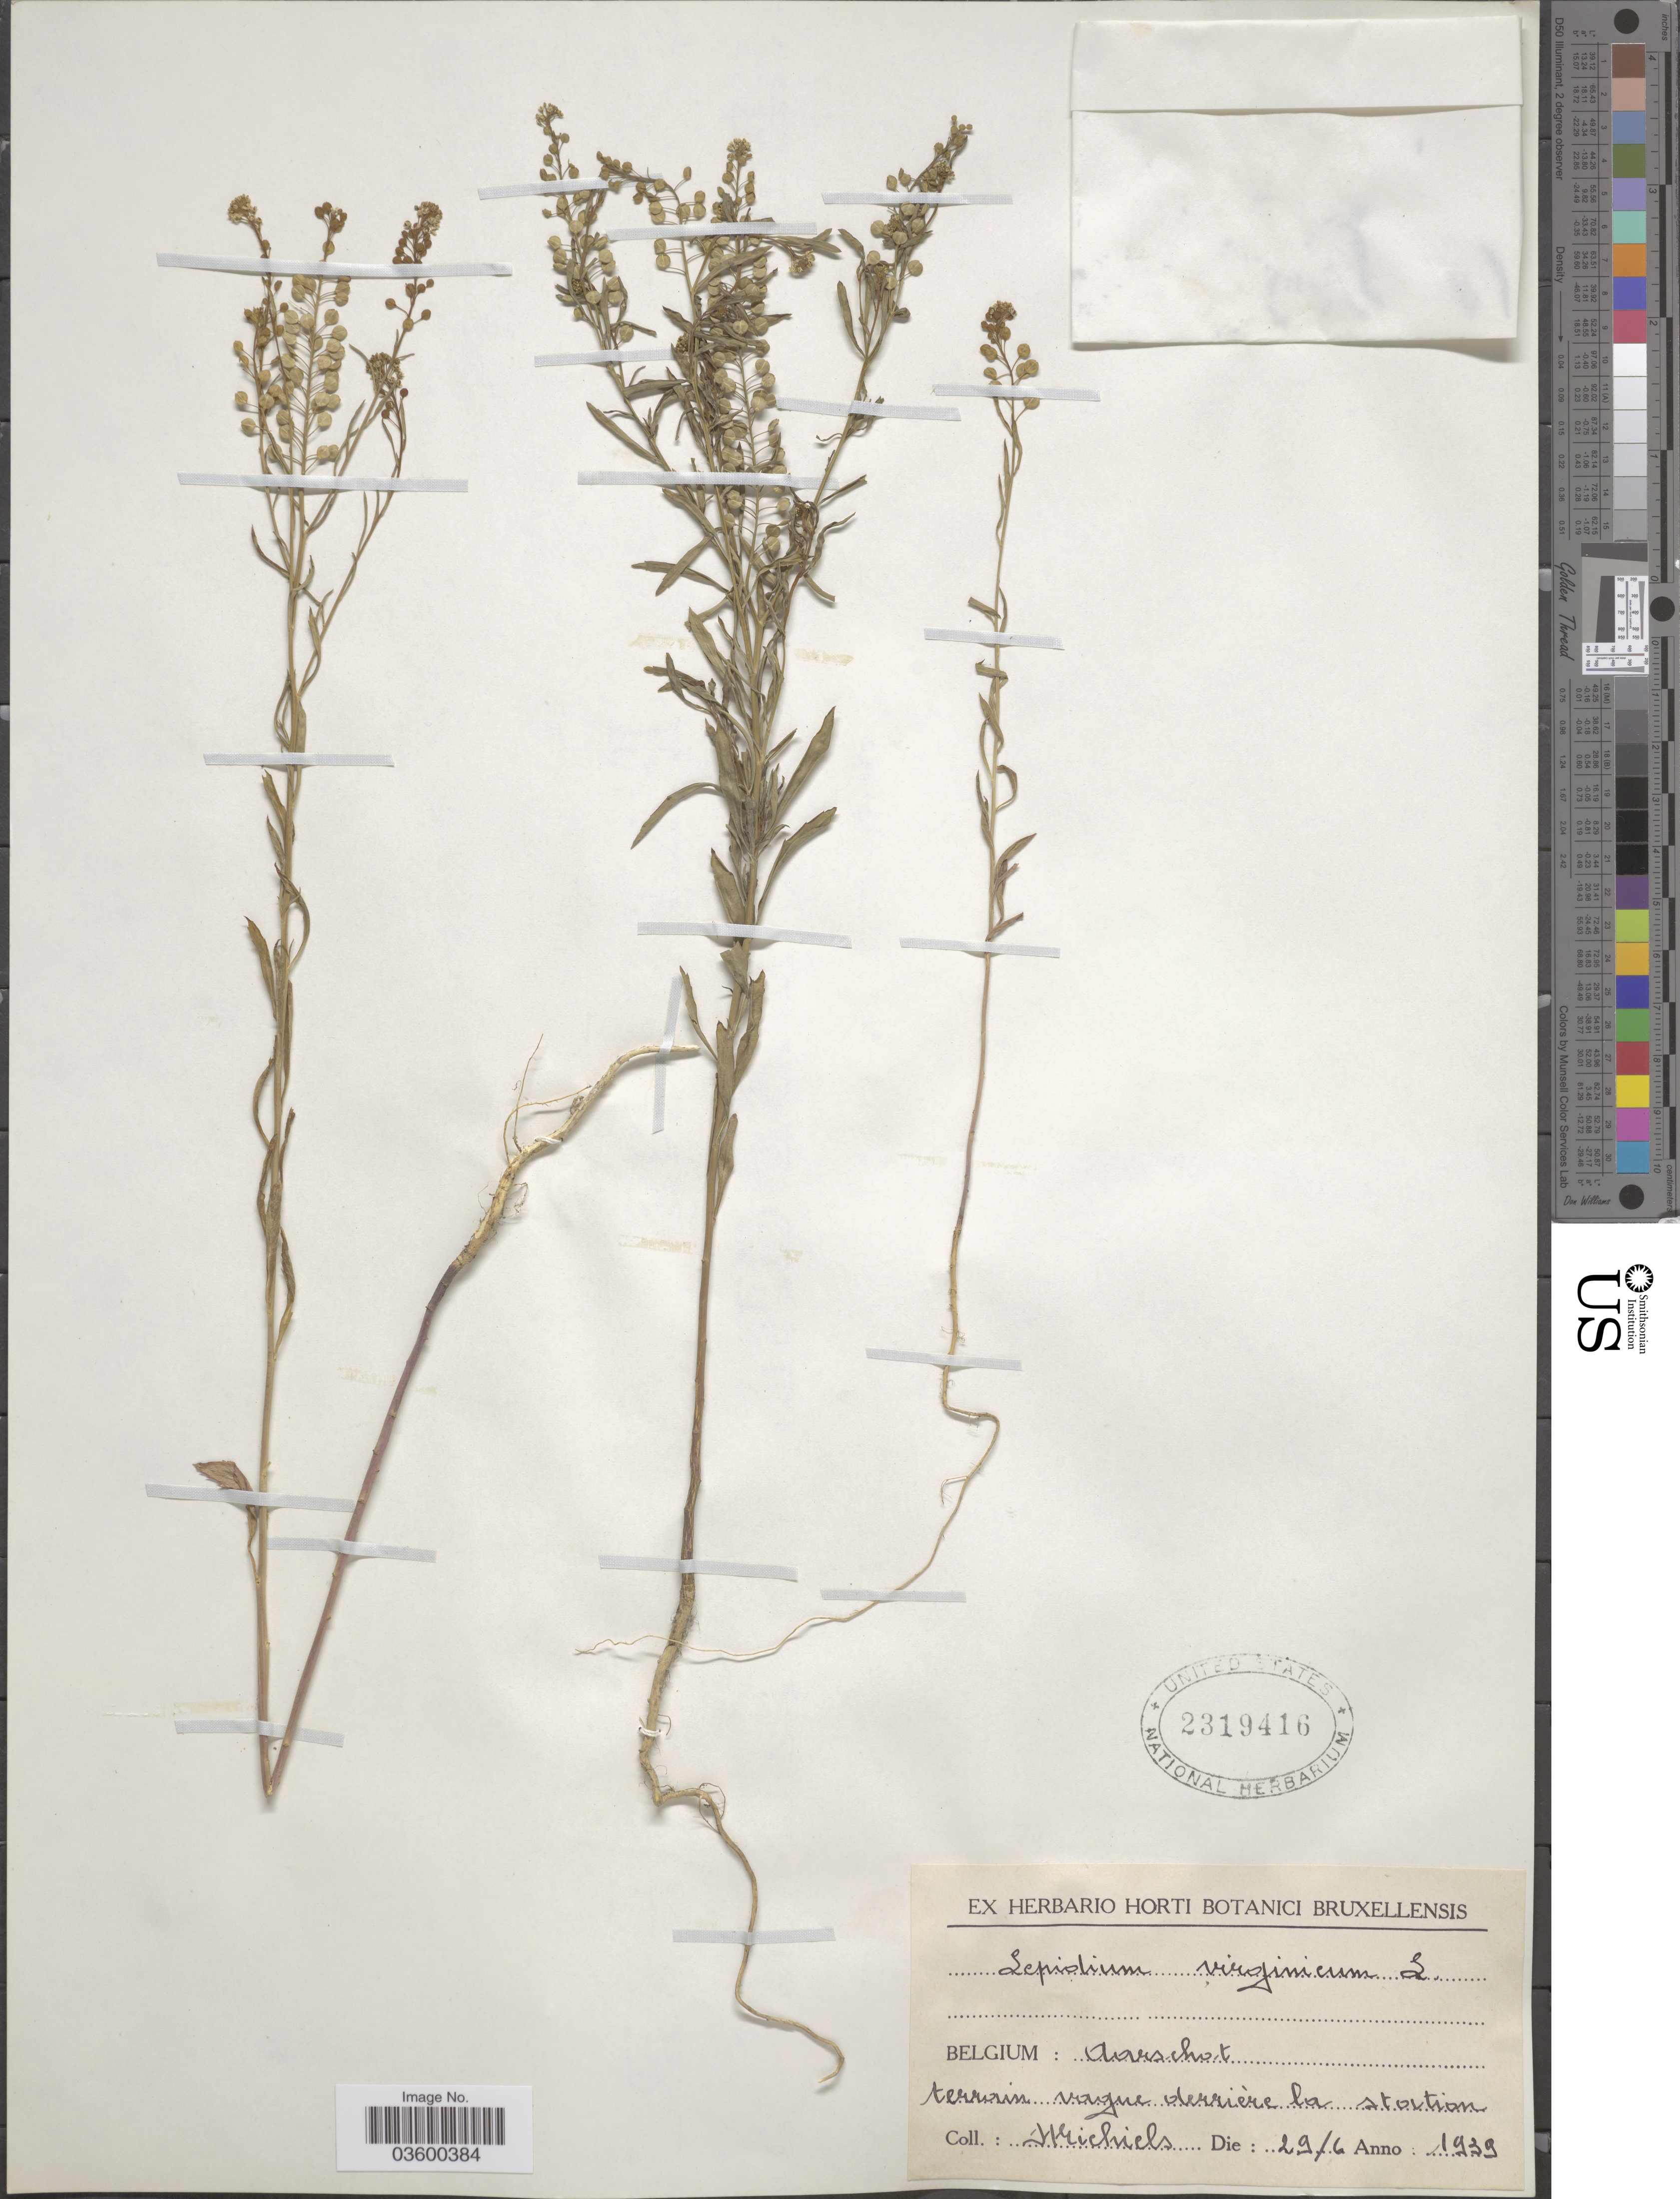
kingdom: Plantae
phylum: Tracheophyta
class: Magnoliopsida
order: Brassicales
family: Brassicaceae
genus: Lepidium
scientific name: Lepidium virginicum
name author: L.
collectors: -. Michiels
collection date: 1939-06-29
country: Belgium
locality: Aarschot.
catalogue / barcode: US 2319416